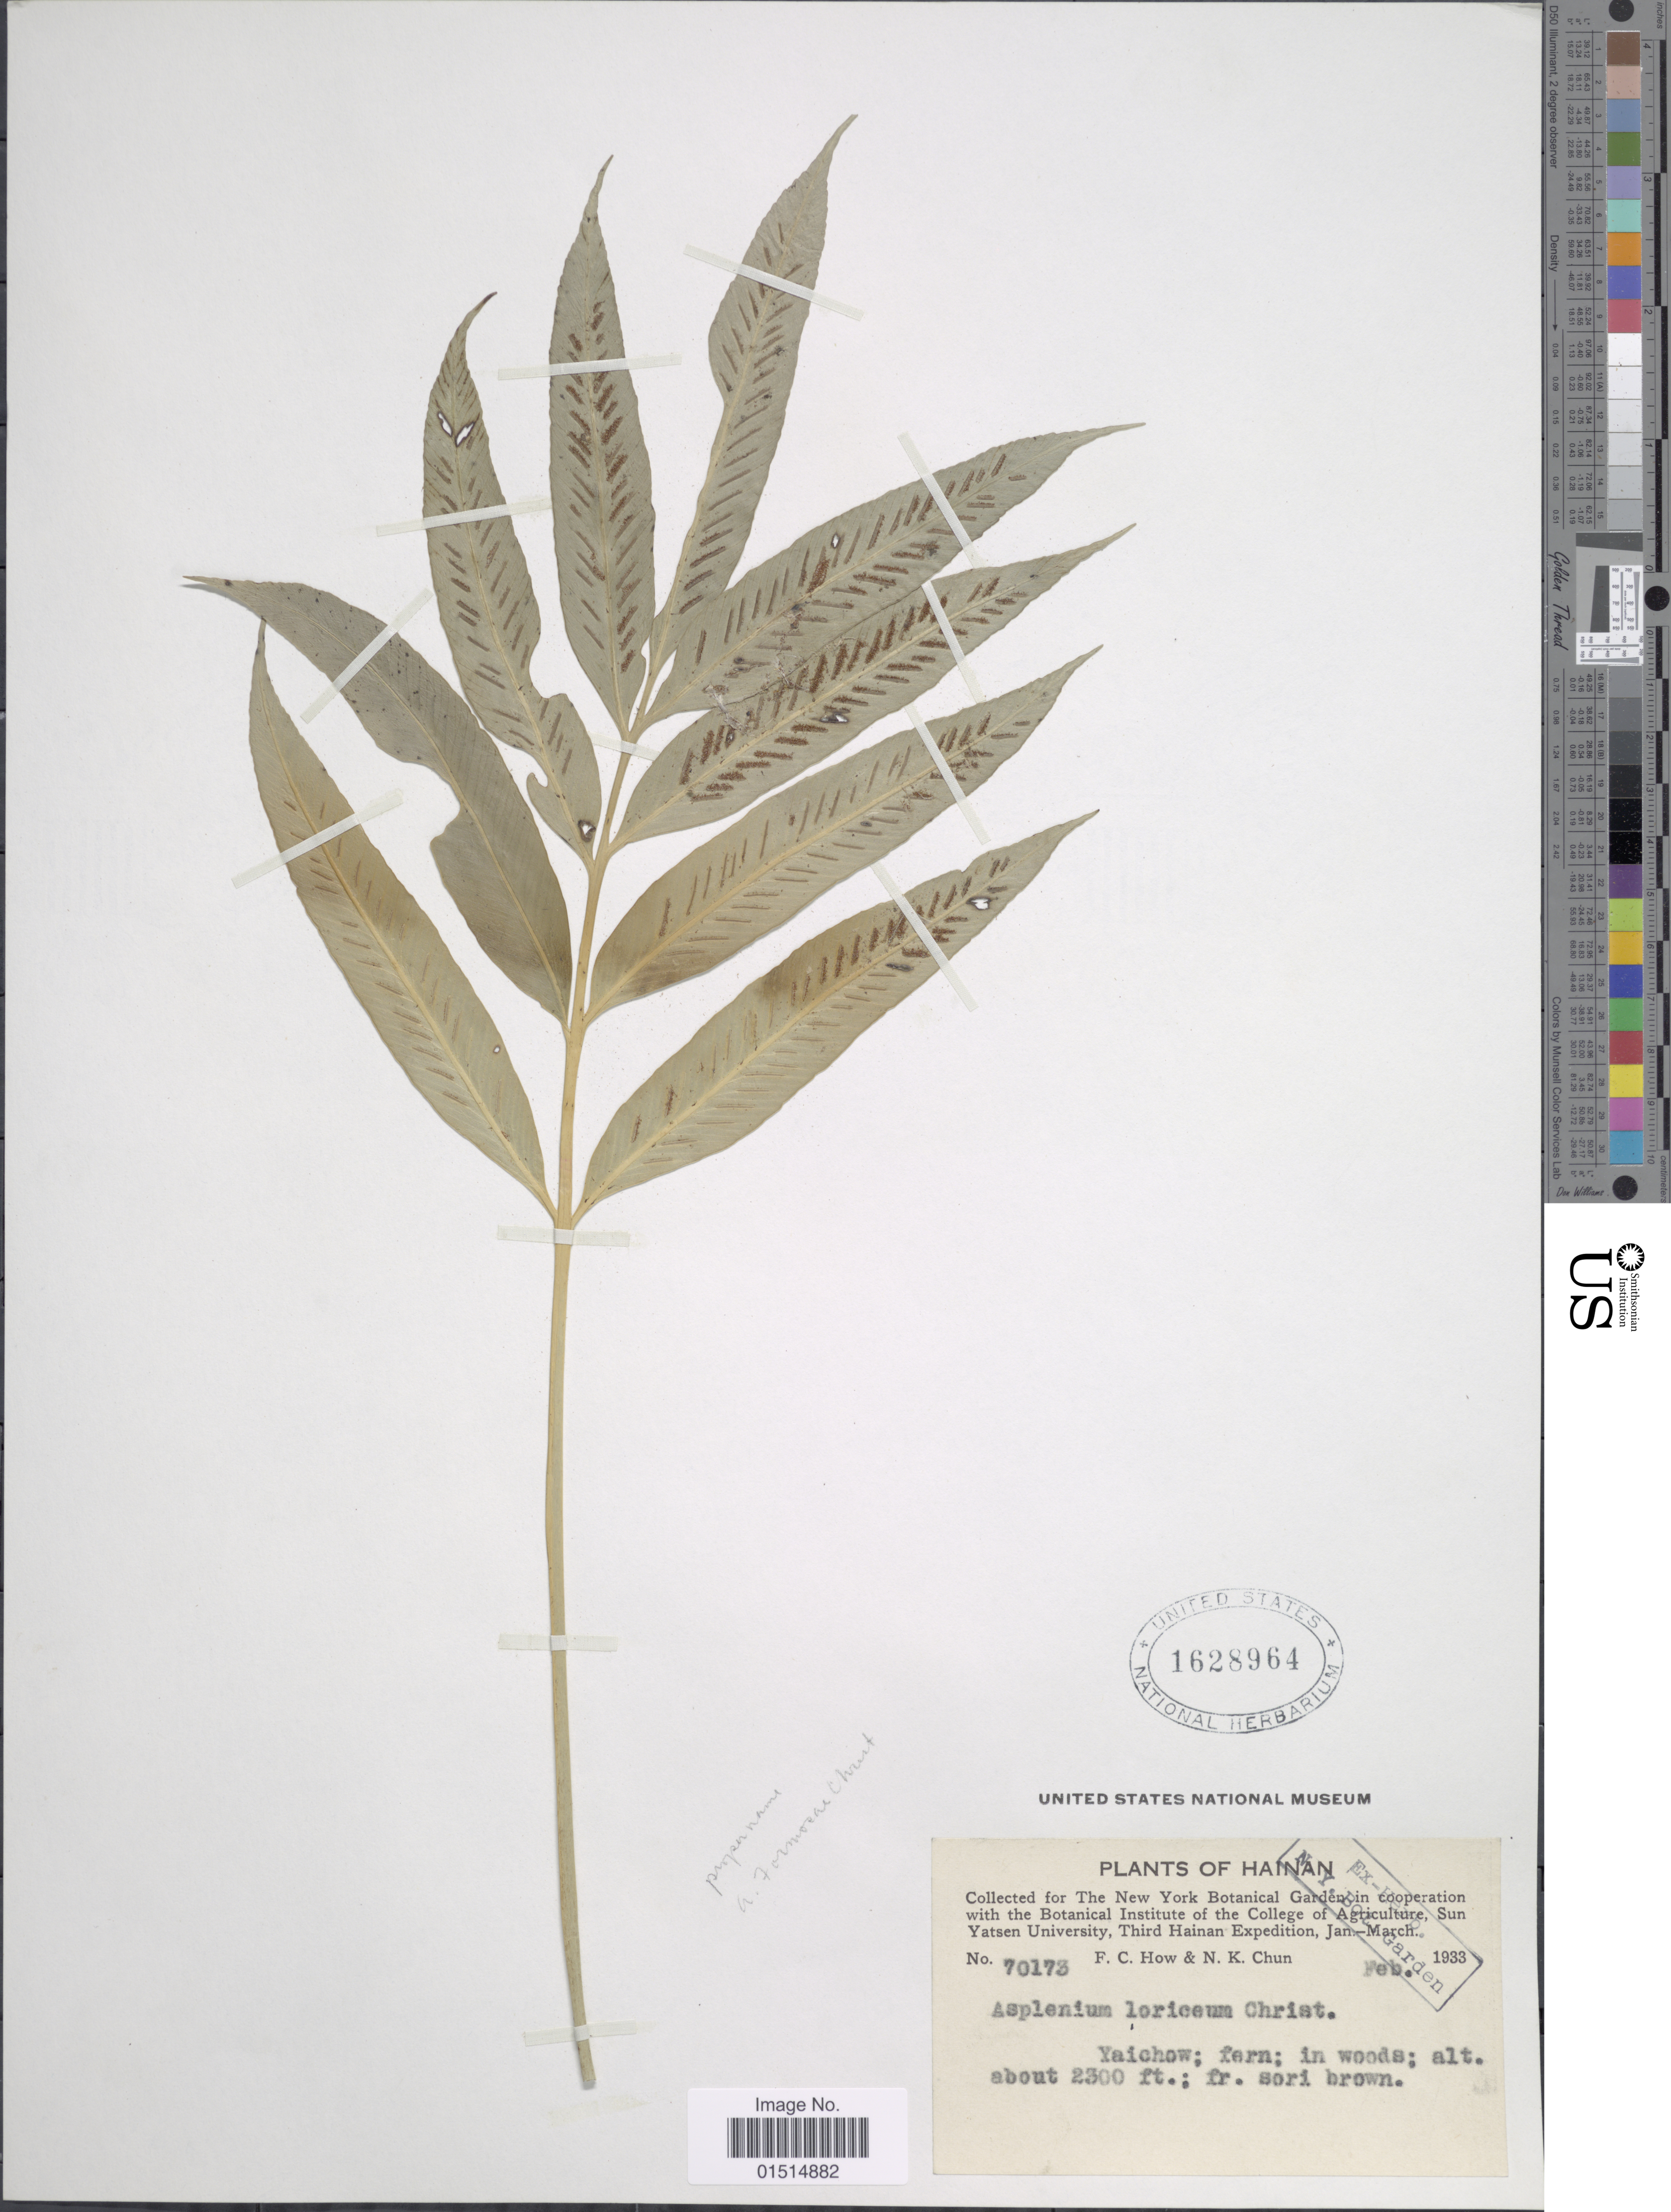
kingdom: Plantae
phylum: Tracheophyta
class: Polypodiopsida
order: Polypodiales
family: Aspleniaceae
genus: Asplenium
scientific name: Asplenium formosae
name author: Christ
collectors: F. C. How & N. K. Chun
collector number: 70173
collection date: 1933-02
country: China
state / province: Hainan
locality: Yaichow; fern; in woods, fr. sori brown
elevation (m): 701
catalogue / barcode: US 1628964